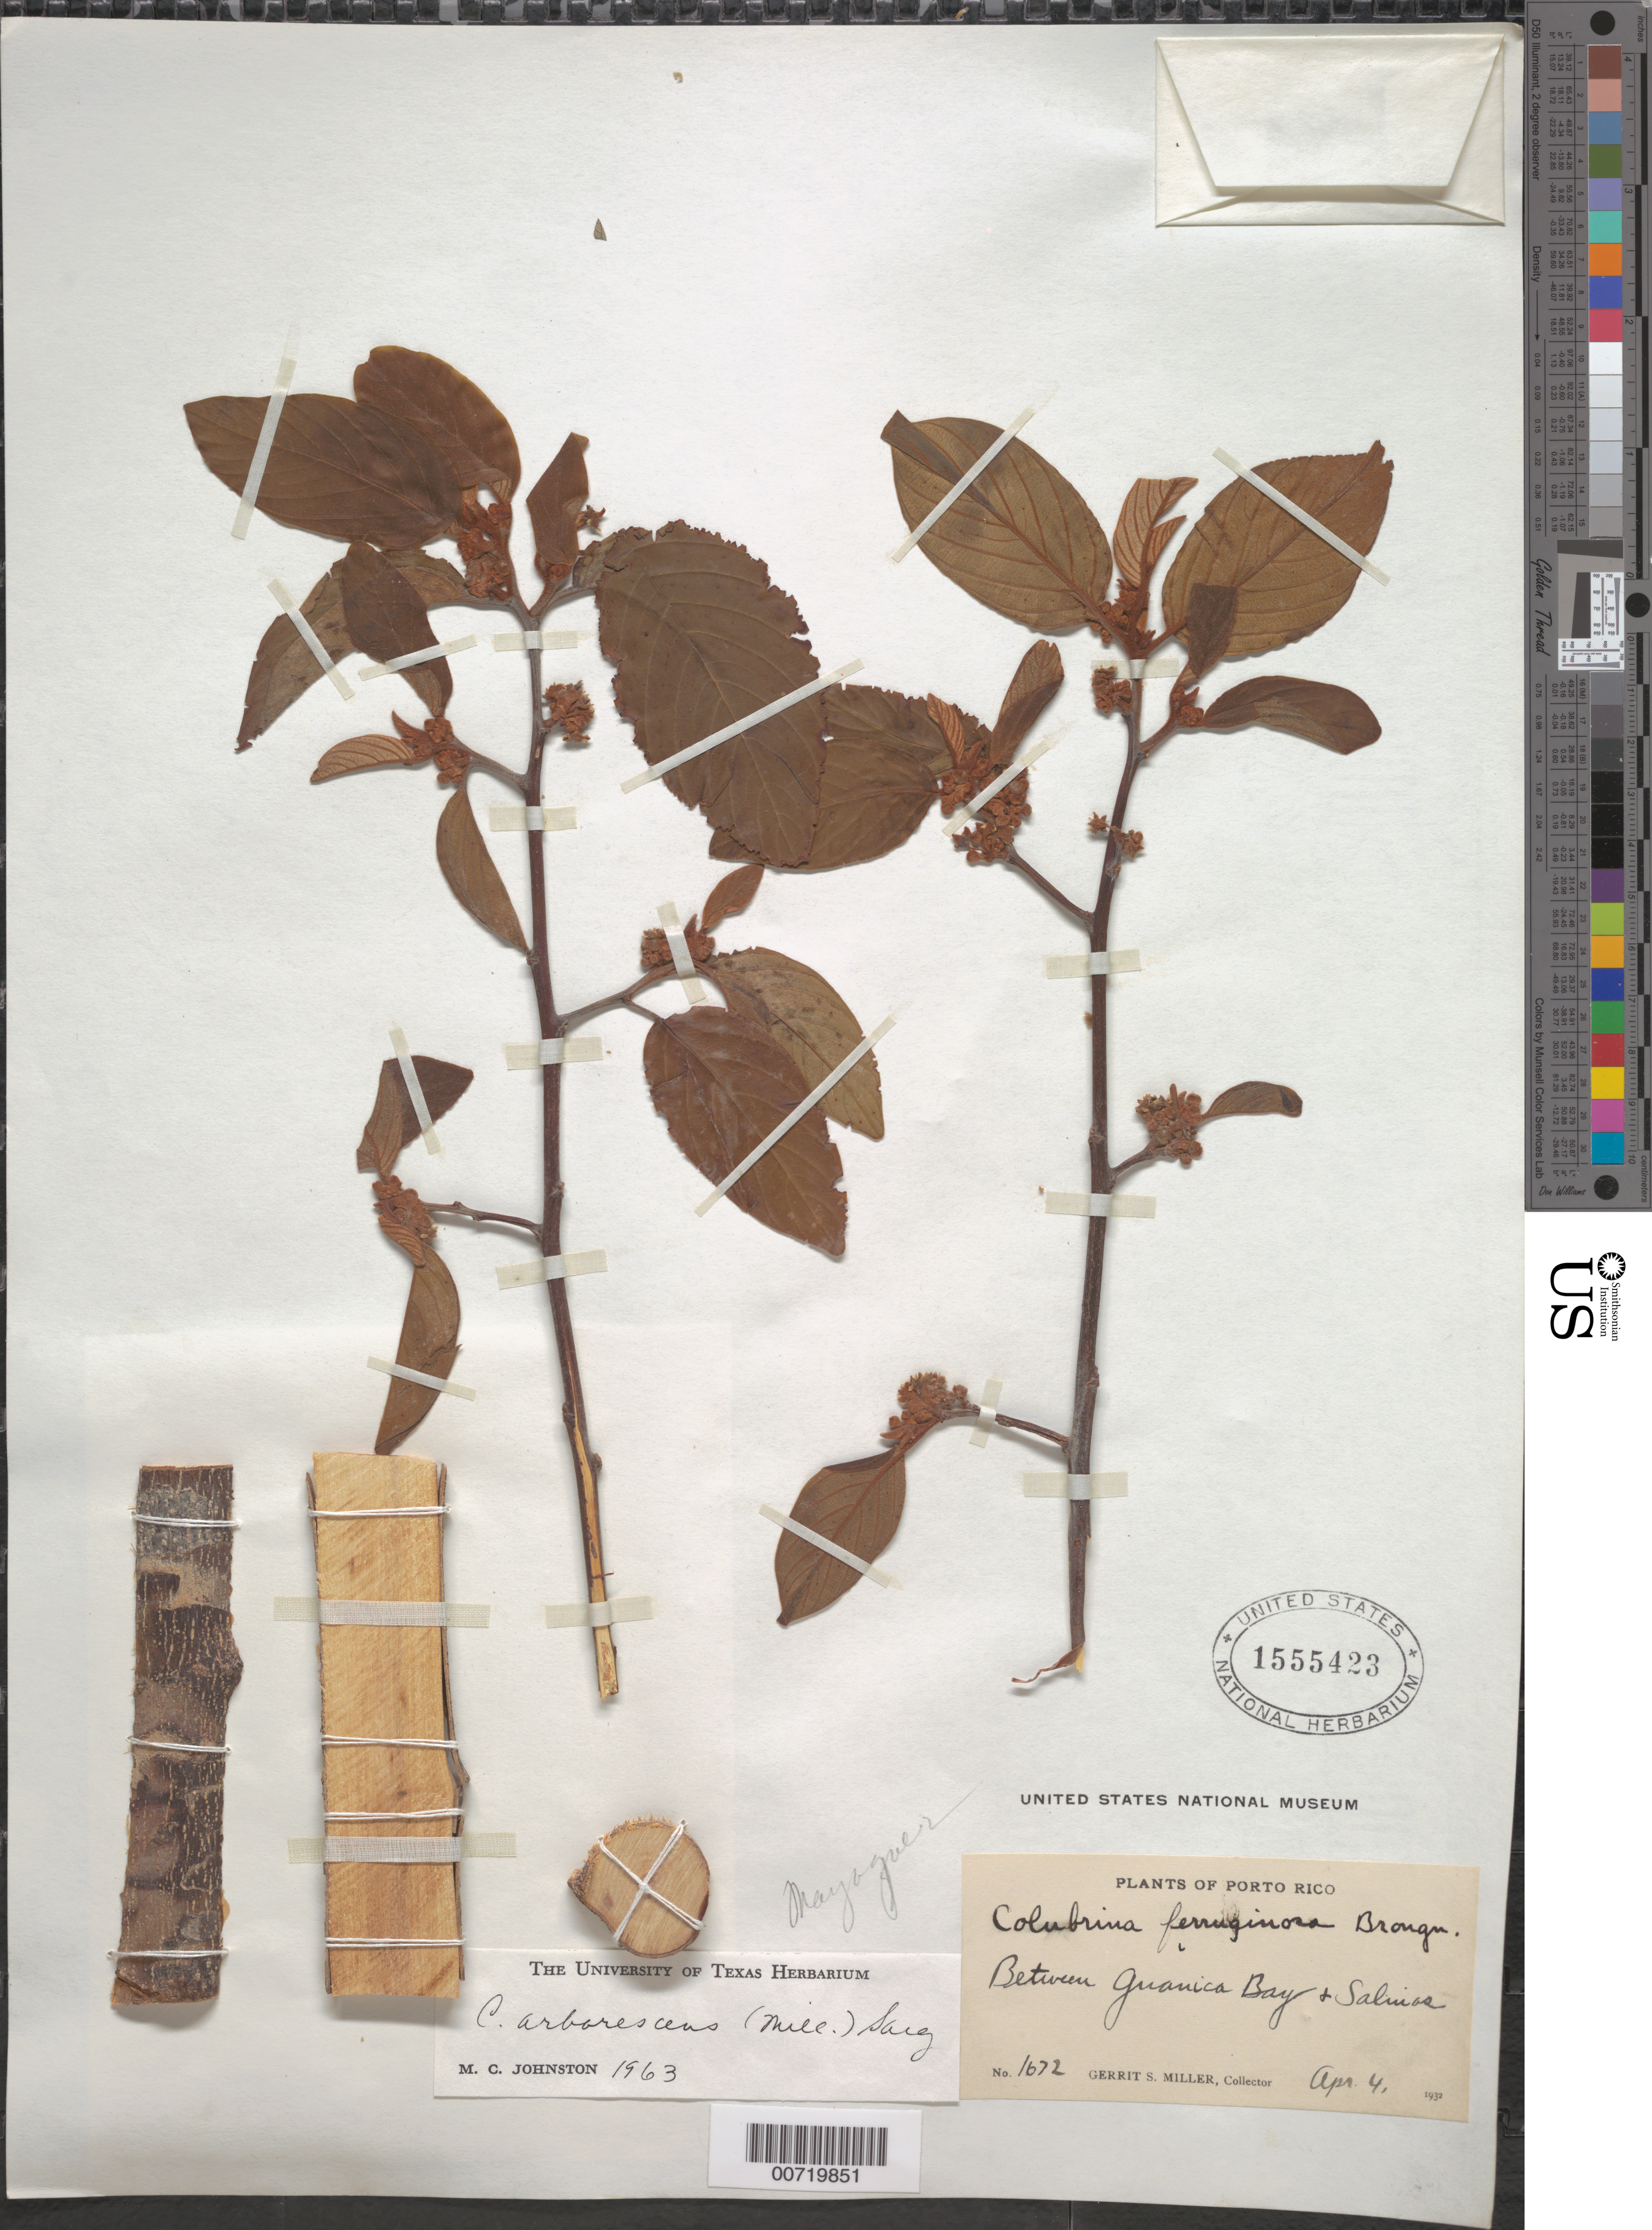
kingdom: Plantae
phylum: Tracheophyta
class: Magnoliopsida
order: Rosales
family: Rhamnaceae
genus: Colubrina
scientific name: Colubrina arborescens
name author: (Mill.) Sarg.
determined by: Johnston, Marshall C.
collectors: G. S. Miller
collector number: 1672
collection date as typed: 04 Apr 1932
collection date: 1932-04-04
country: Puerto Rico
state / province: Guánica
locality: Guanica Bay & Salinas, btw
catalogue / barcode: US 1555423